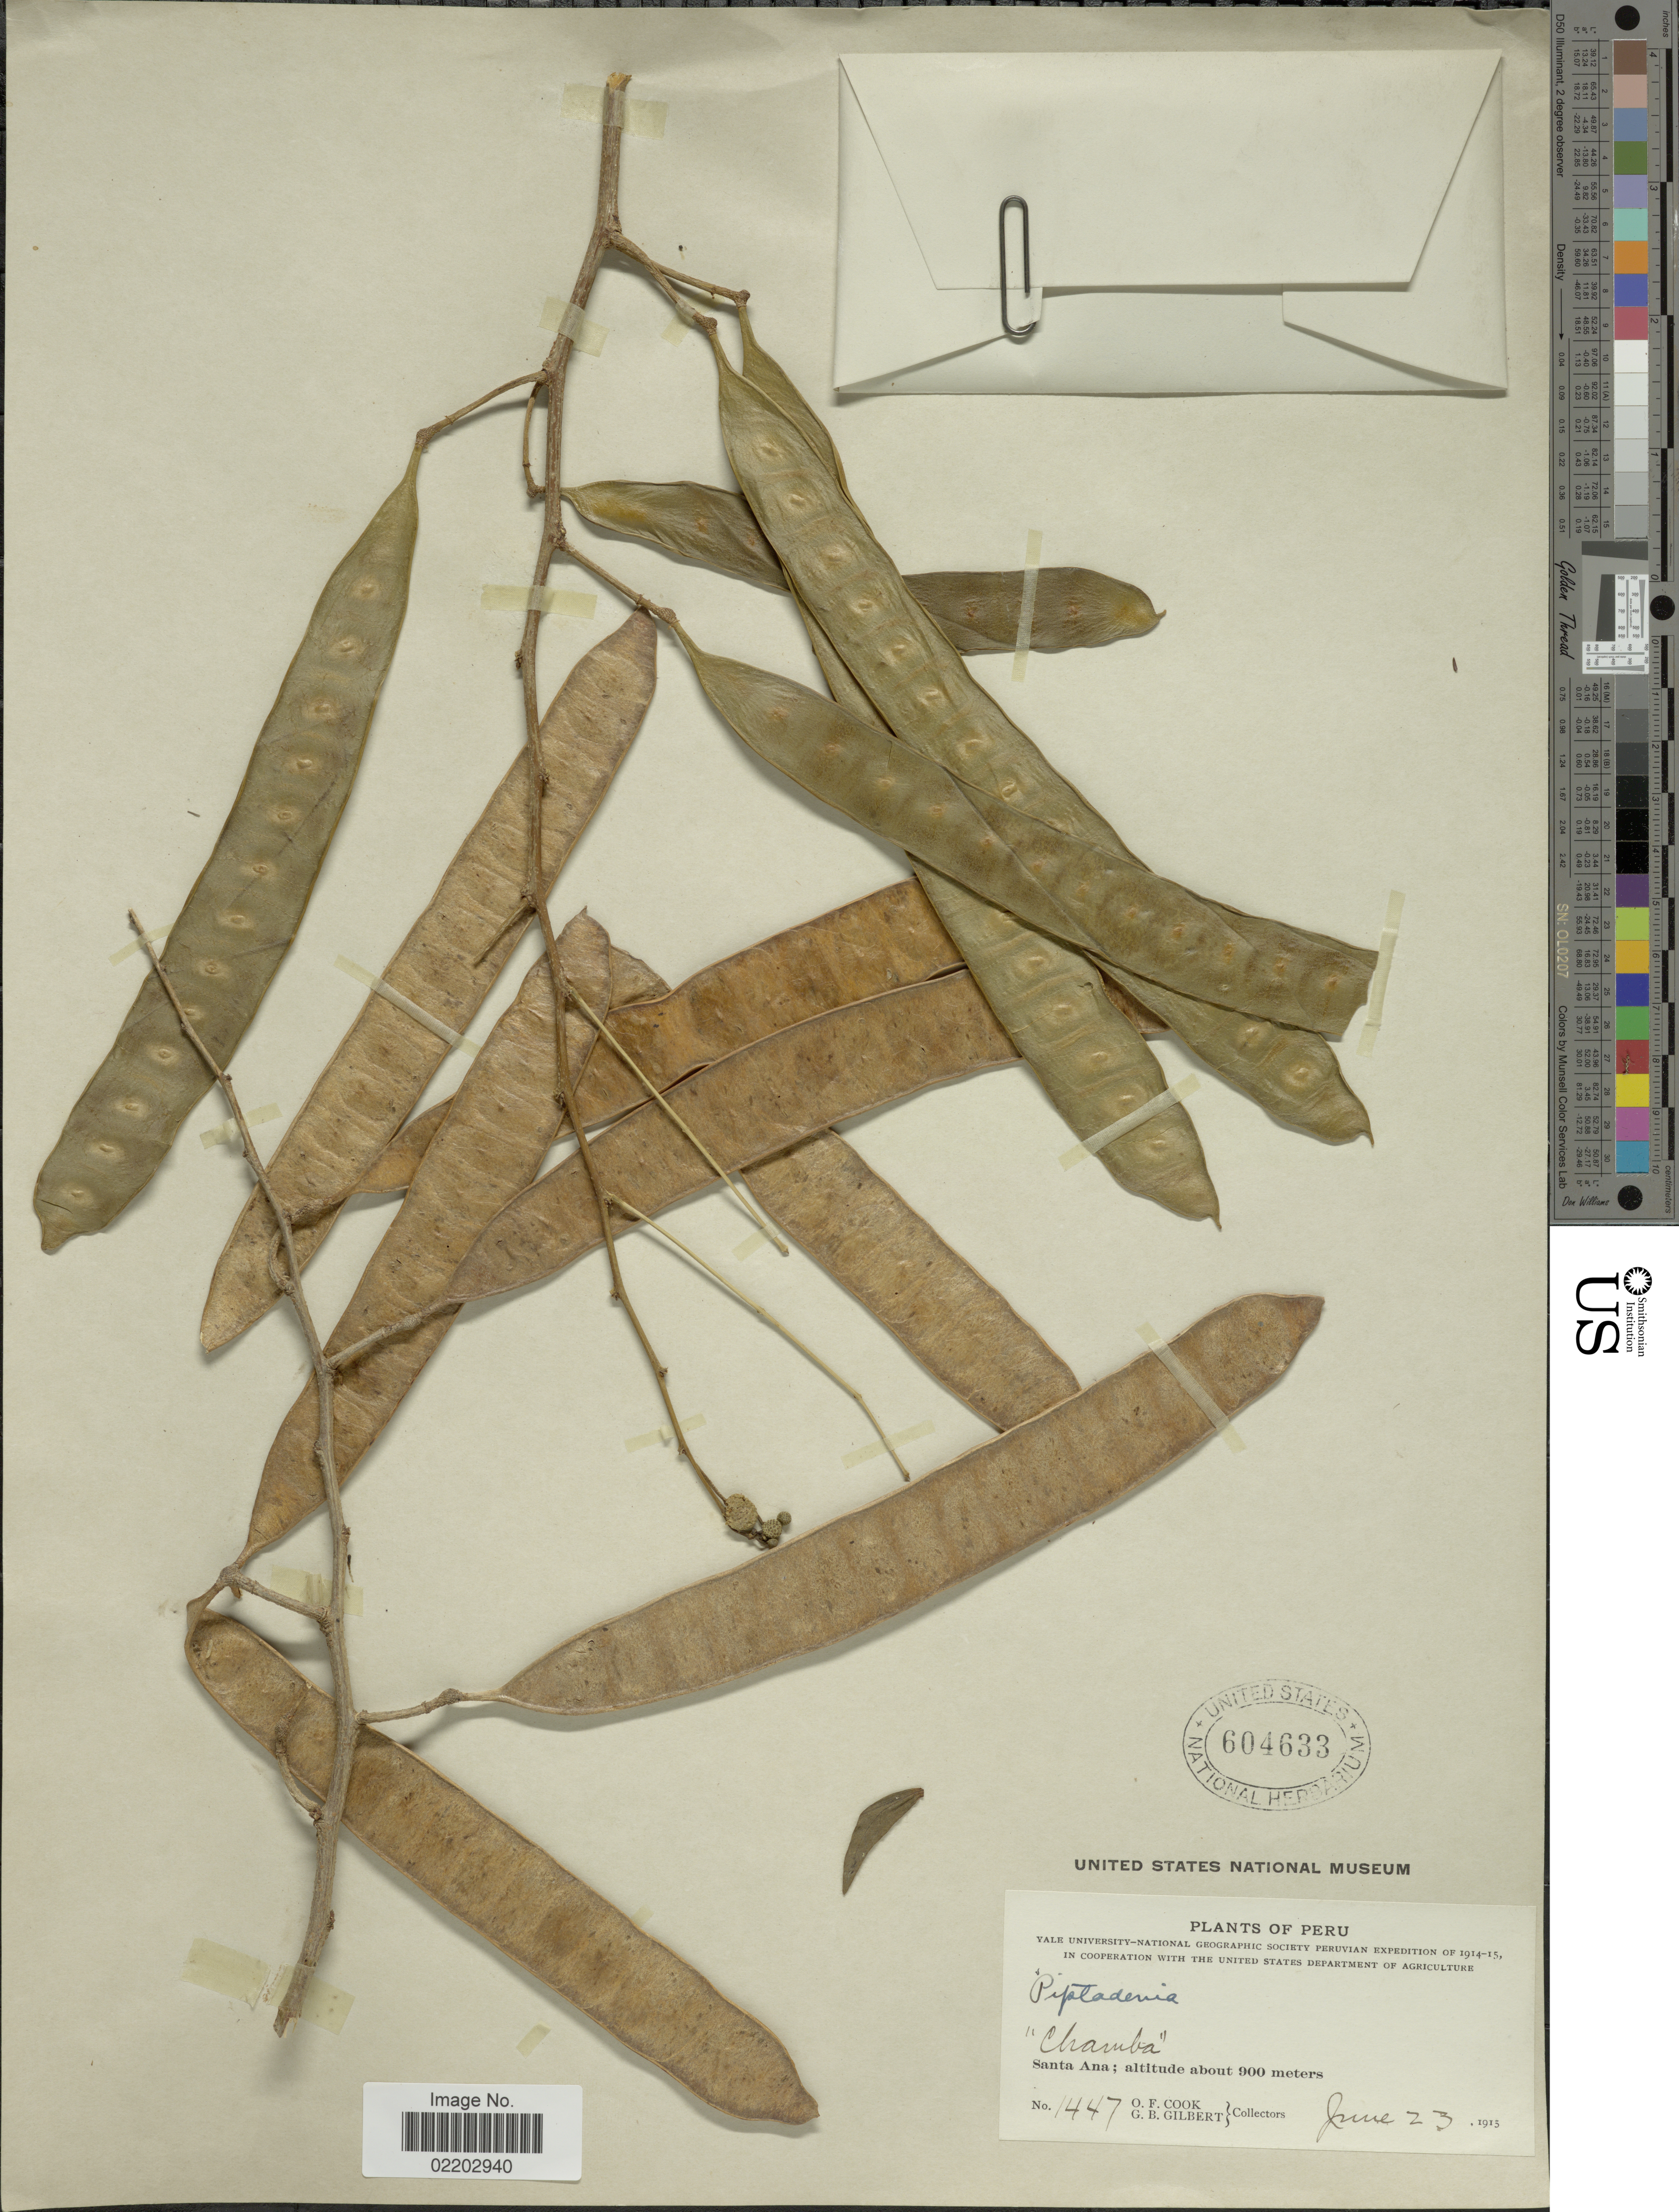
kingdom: Plantae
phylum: Tracheophyta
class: Magnoliopsida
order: Fabales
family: Fabaceae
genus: Piptadenia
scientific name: Piptadenia sp.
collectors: O. F. Cook & G. B. Gilbert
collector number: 1447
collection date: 1913-06-23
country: Peru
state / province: Piura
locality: Santa Ana, Chamba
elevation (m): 900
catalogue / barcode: US 604633